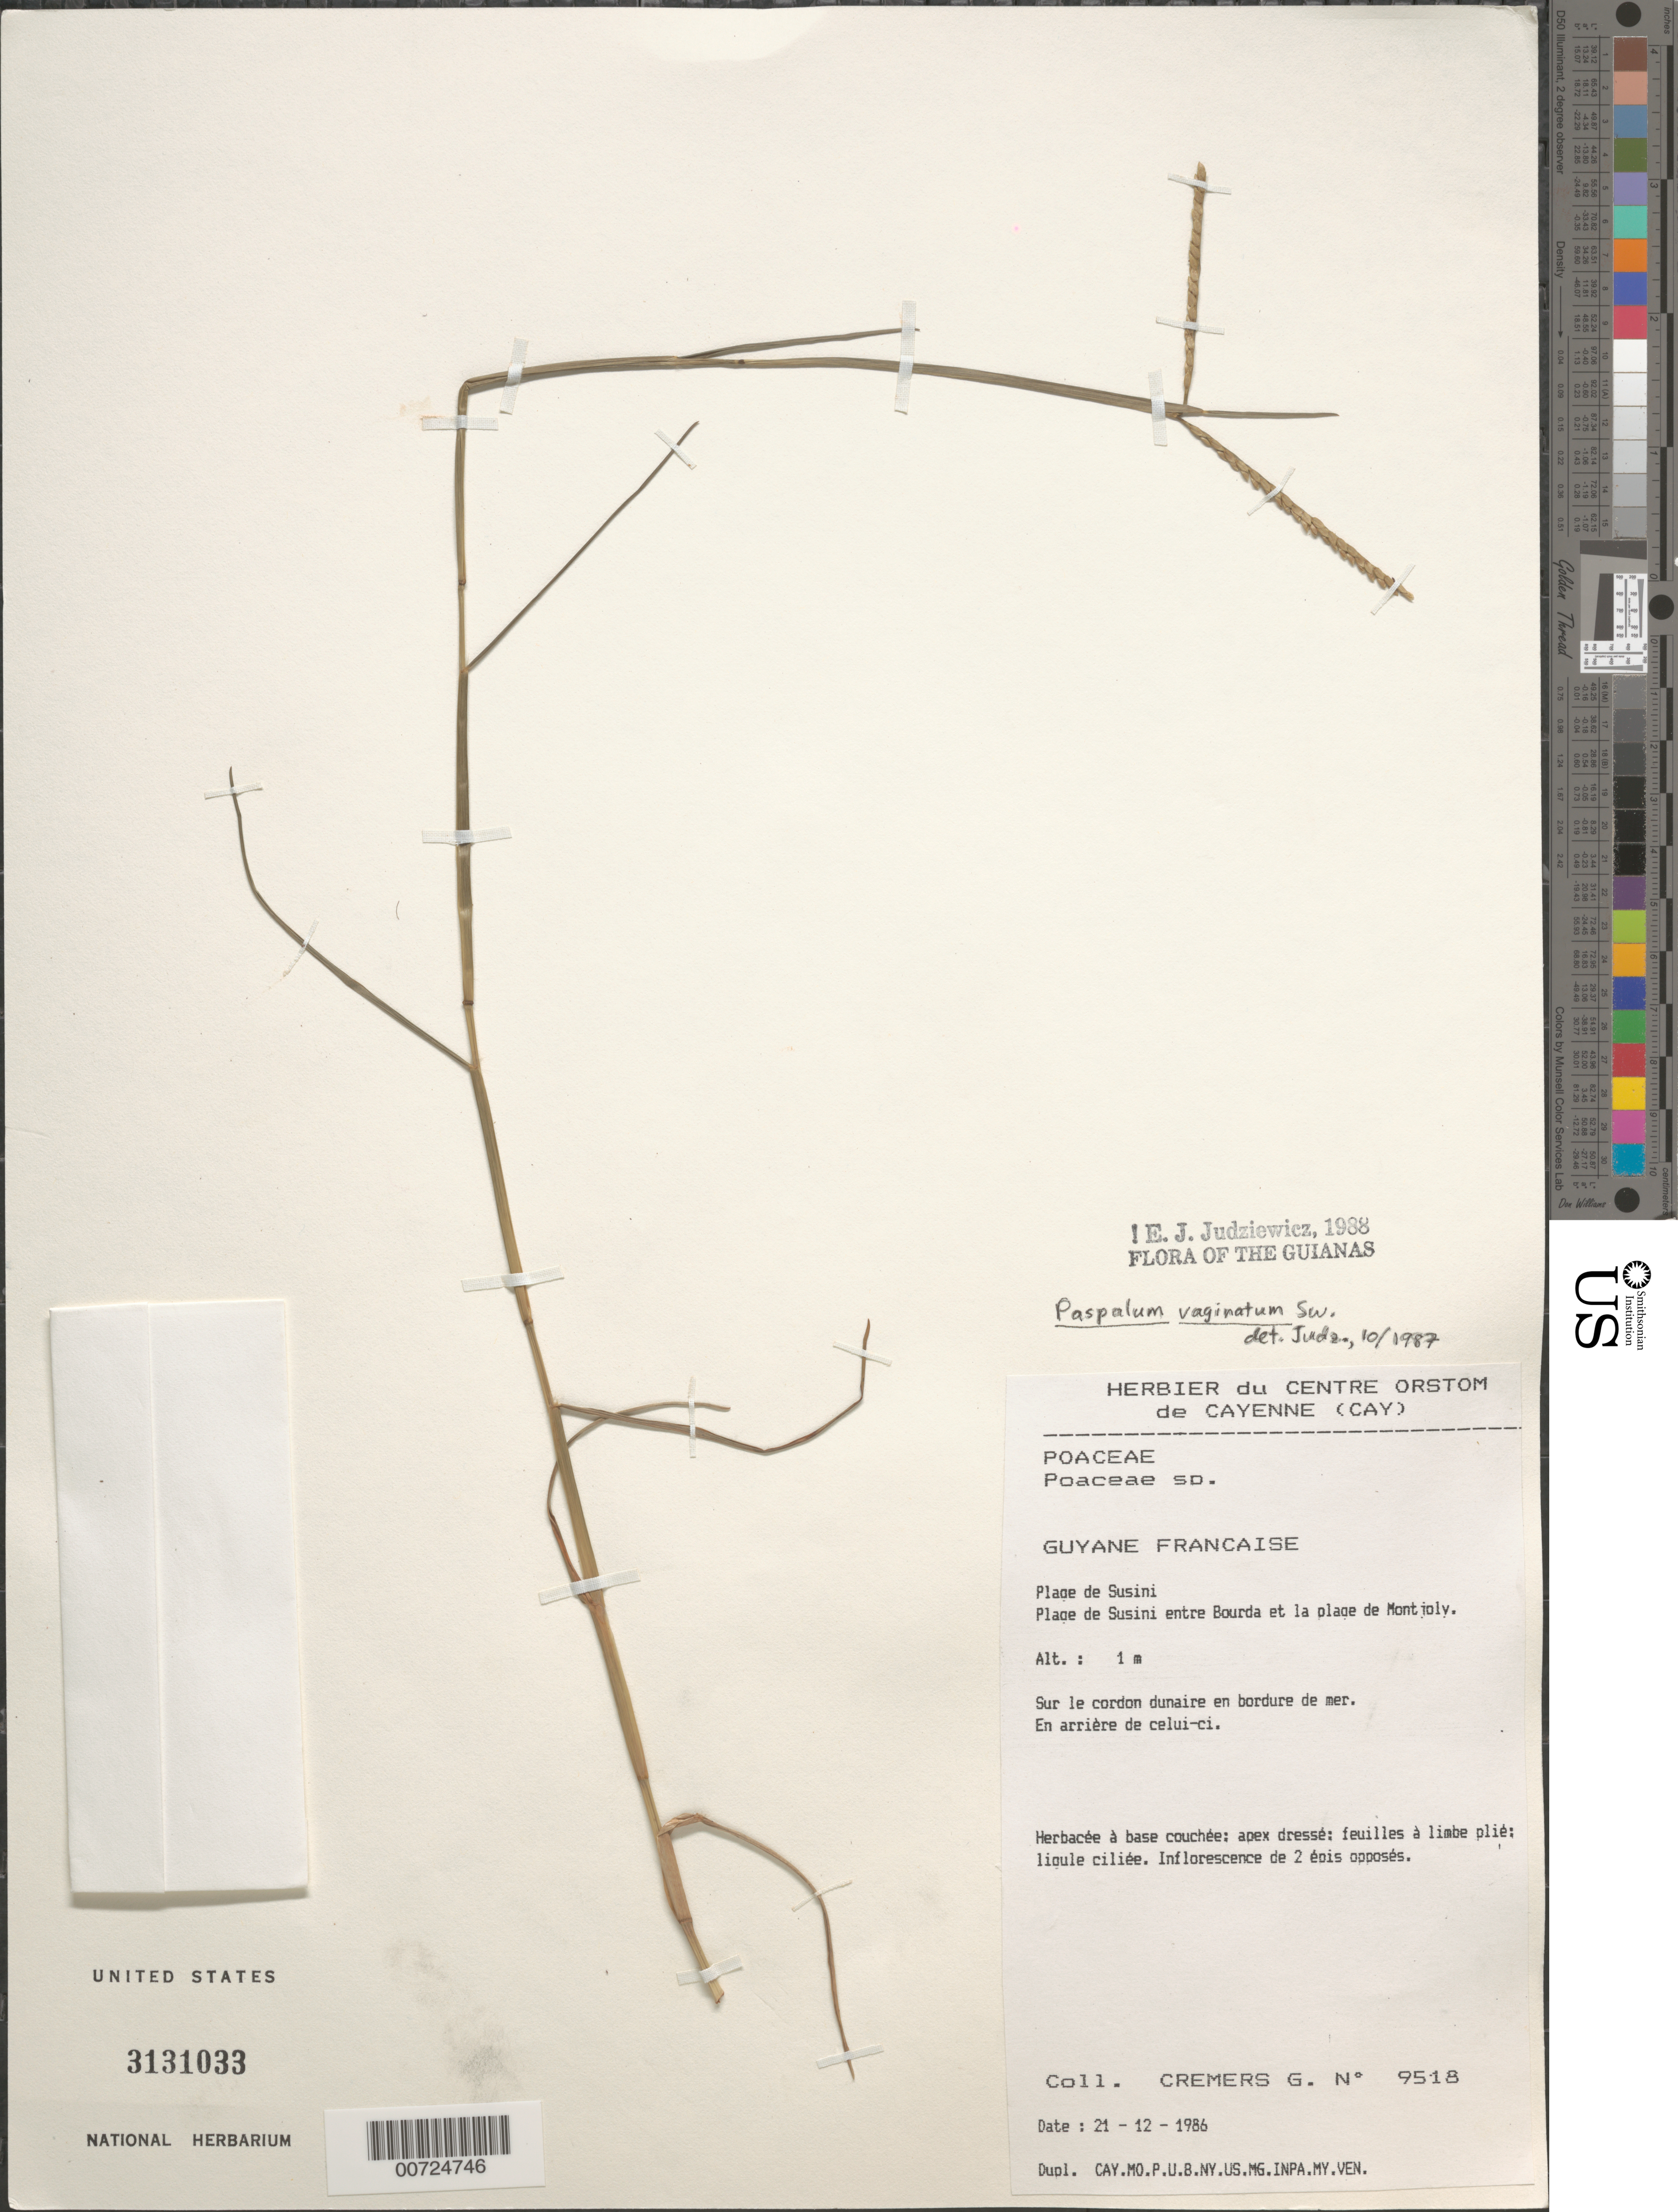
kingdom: Plantae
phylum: Tracheophyta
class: Liliopsida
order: Poales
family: Poaceae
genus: Paspalum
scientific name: Paspalum vaginatum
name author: Sw.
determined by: Judziewicz, E. J.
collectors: G. Cremers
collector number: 9518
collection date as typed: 21-Dec-86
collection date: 1986-12-21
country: French Guiana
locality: Plage de Susini, entre Bourda & la plage de Montjoly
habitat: Sur le cordon dunaire en bordure de mer. En arrière de celui-ci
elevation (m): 1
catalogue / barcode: US 3131033